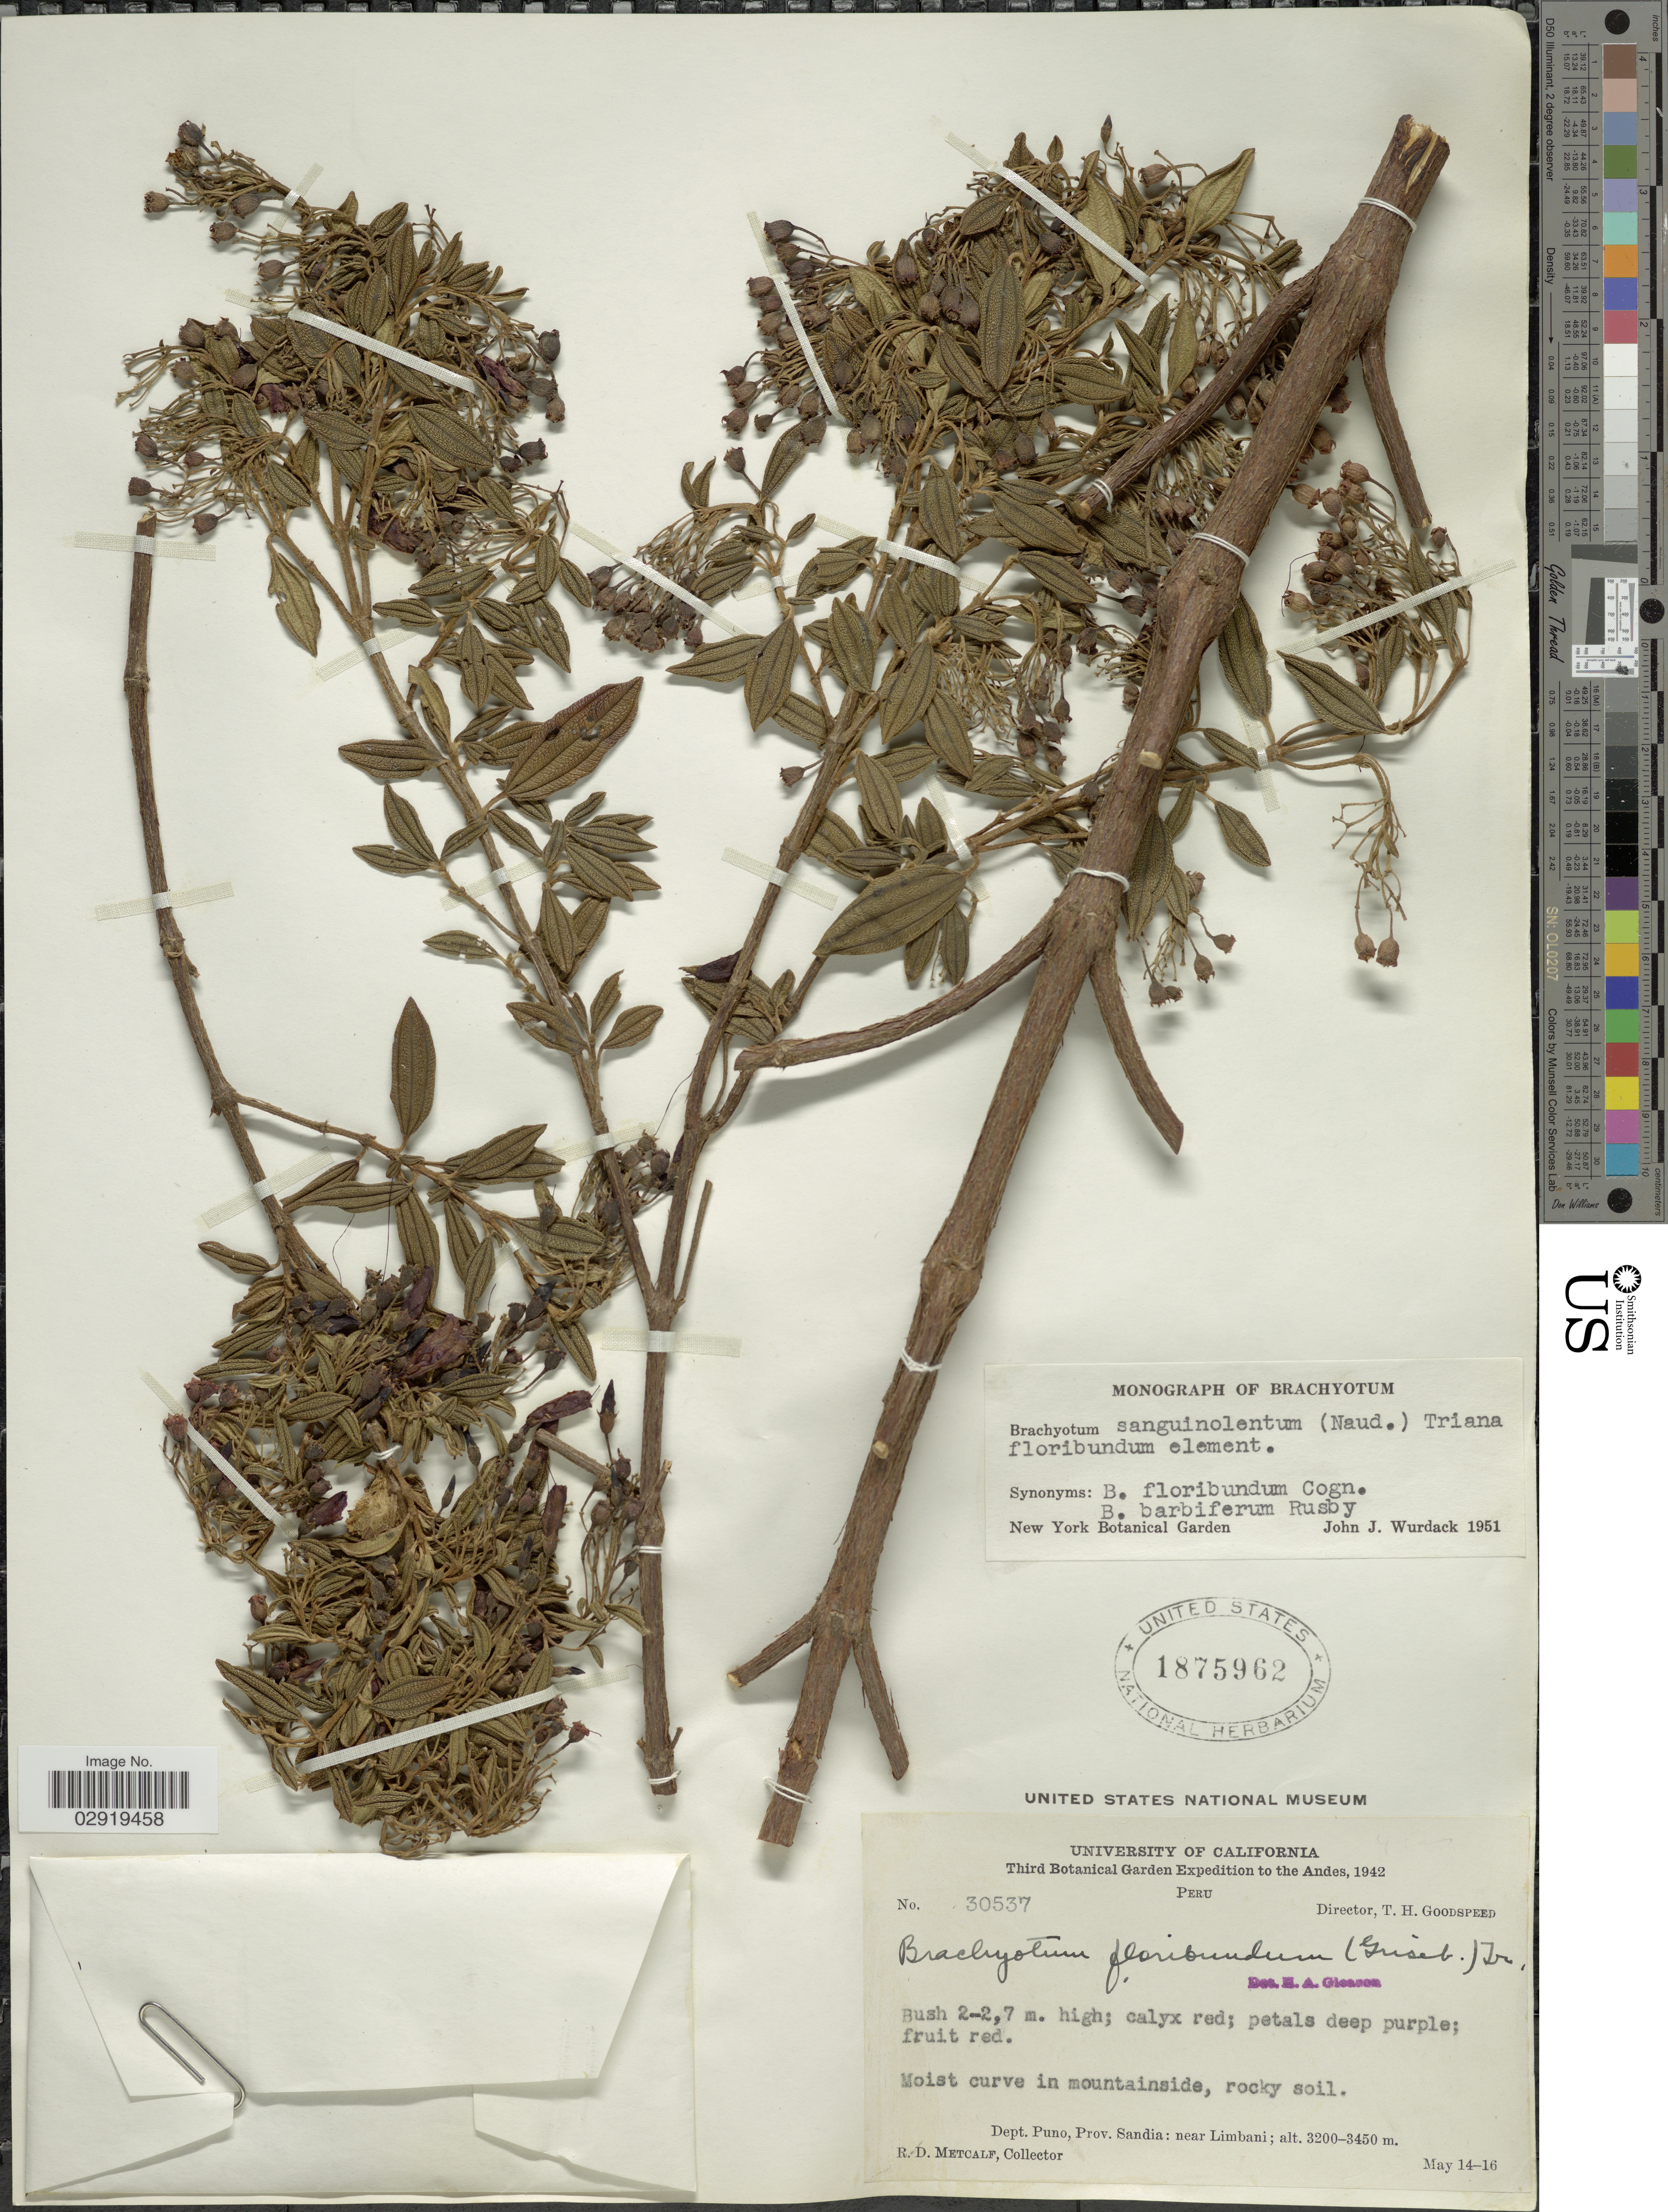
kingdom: Plantae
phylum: Tracheophyta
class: Magnoliopsida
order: Myrtales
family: Melastomataceae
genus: Brachyotum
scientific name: Brachyotum sanguinolentum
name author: (Naudin) Triana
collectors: R. D. Metcalf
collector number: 30537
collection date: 1942-05-14/1942-05-16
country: Peru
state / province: Puno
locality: Andes. Dept. Puno, Prov. Sandia: near Limbani.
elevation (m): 3200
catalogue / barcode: US 1875962